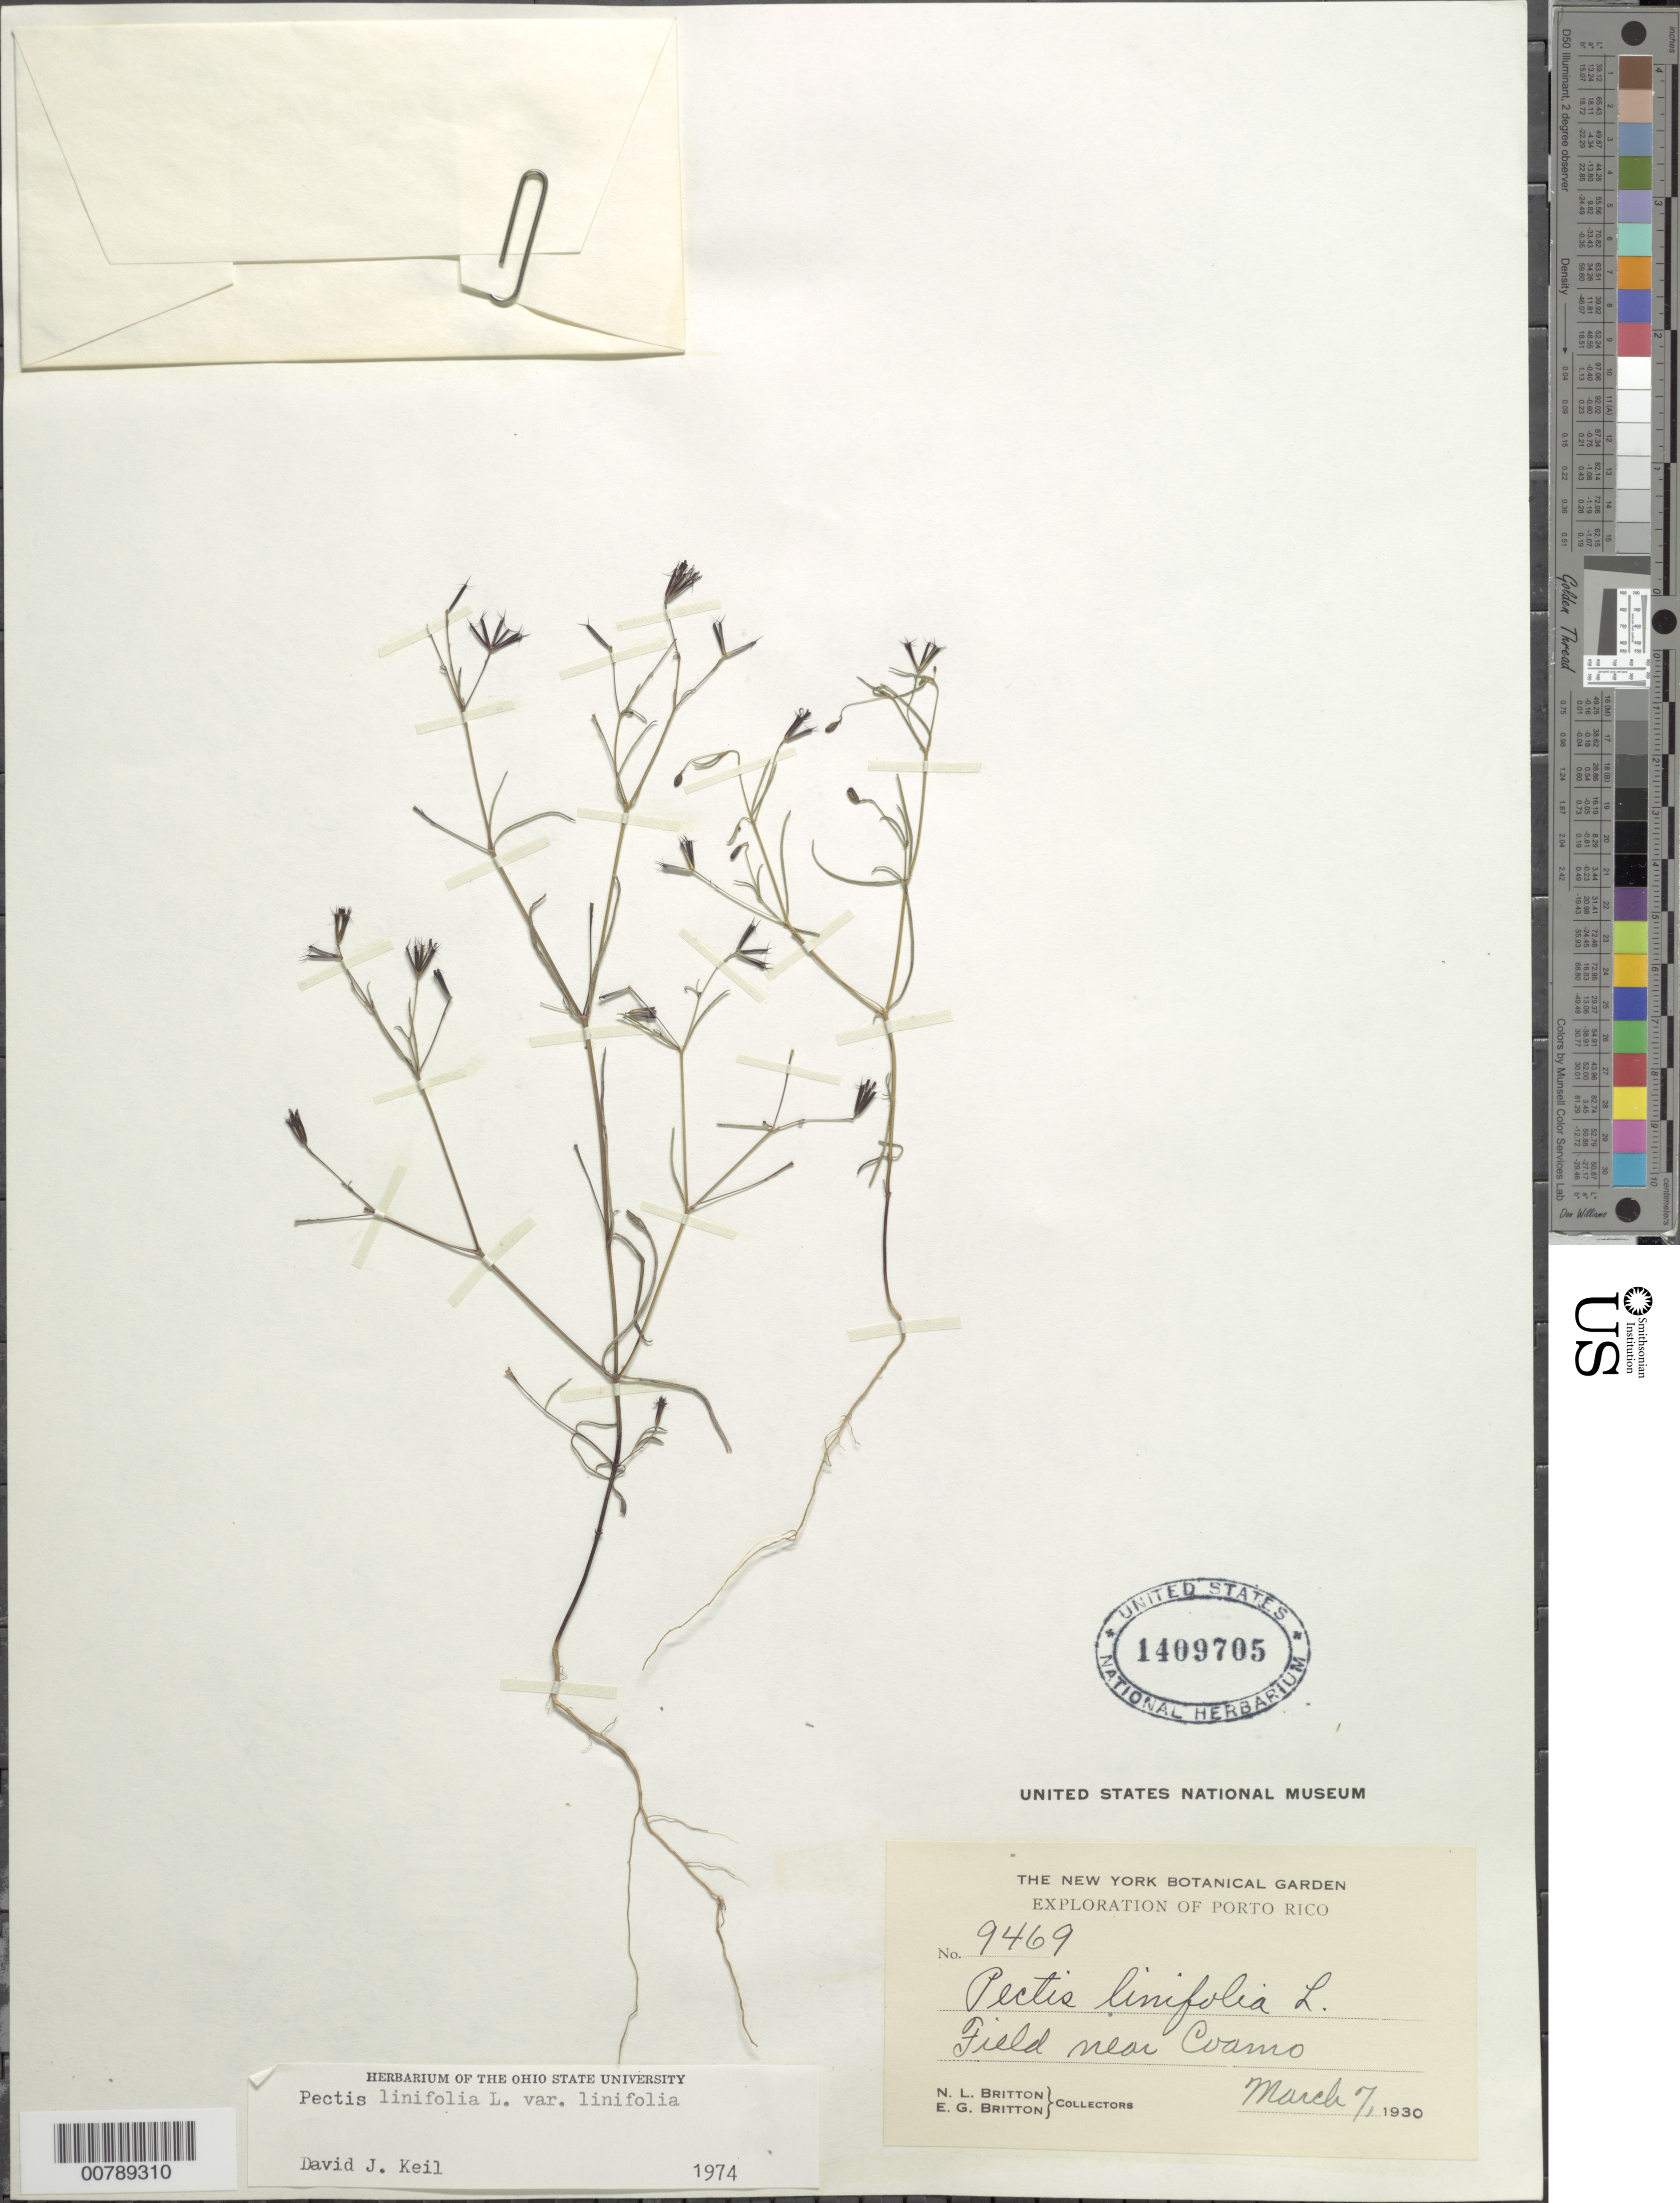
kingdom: Plantae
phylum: Tracheophyta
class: Magnoliopsida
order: Asterales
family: Asteraceae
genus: Pectis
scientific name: Pectis linifolia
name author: L.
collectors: P. Maas, H. Maas van de Kamer, J. Pardo, D. Gomes Silva, R. Maia, Oliveira, E. C. de (Determiner), Norris, James N., (US), Smithsonian Institution (Determiner) & J. Bandeira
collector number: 9220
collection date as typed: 25 Oct 2001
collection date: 2001-10-25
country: Brazil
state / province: Acre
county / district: Rodrigues Alves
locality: BR-364, km 6, Ramal do Alexandre, Vila São Pedro, Fazenda of Sr. Paul Ferreira de Amorim.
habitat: Forest on terra firme and mata de encosta on white sand.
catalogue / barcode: US 3475534